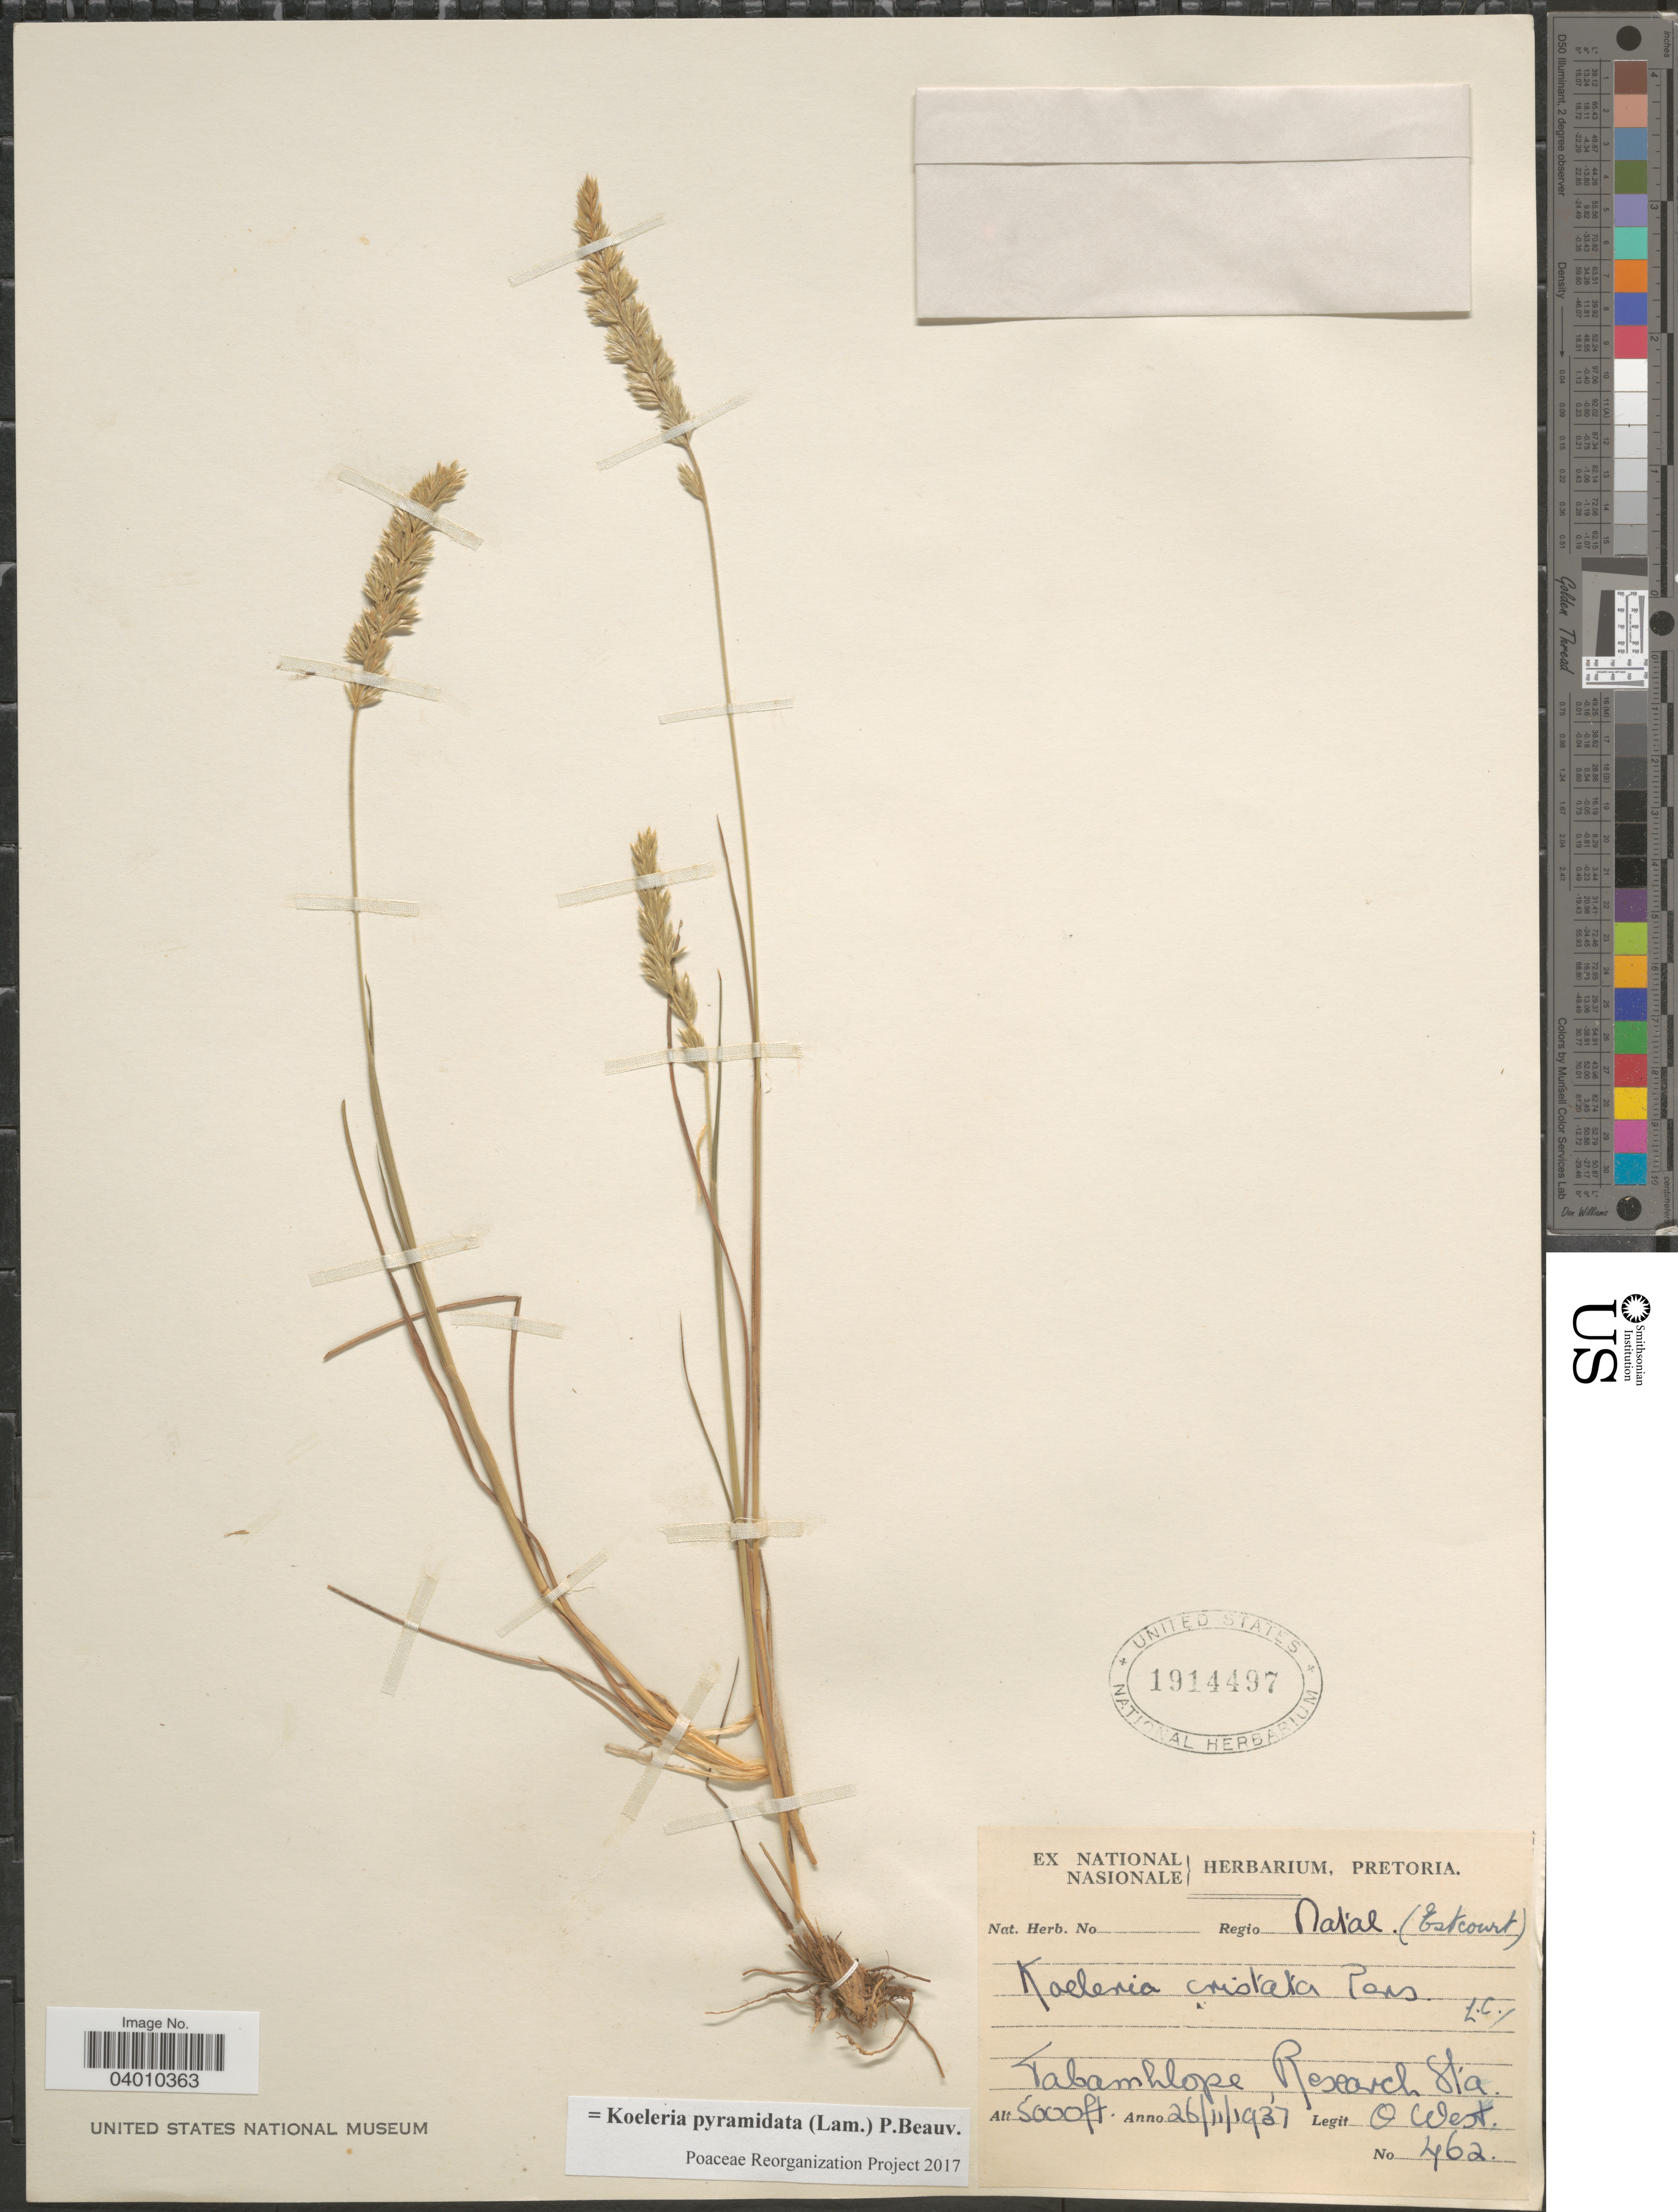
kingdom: Plantae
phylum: Tracheophyta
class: Liliopsida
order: Poales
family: Poaceae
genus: Koeleria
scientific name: Koeleria pyramidata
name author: (Lam.) P. Beauv.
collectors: O. West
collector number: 462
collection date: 1937-11-26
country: South Africa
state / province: KwaZulu-Natal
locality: Regio Natal (Estcourt). Tabamhlope, Research Sta.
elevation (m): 1524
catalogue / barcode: US 1914497